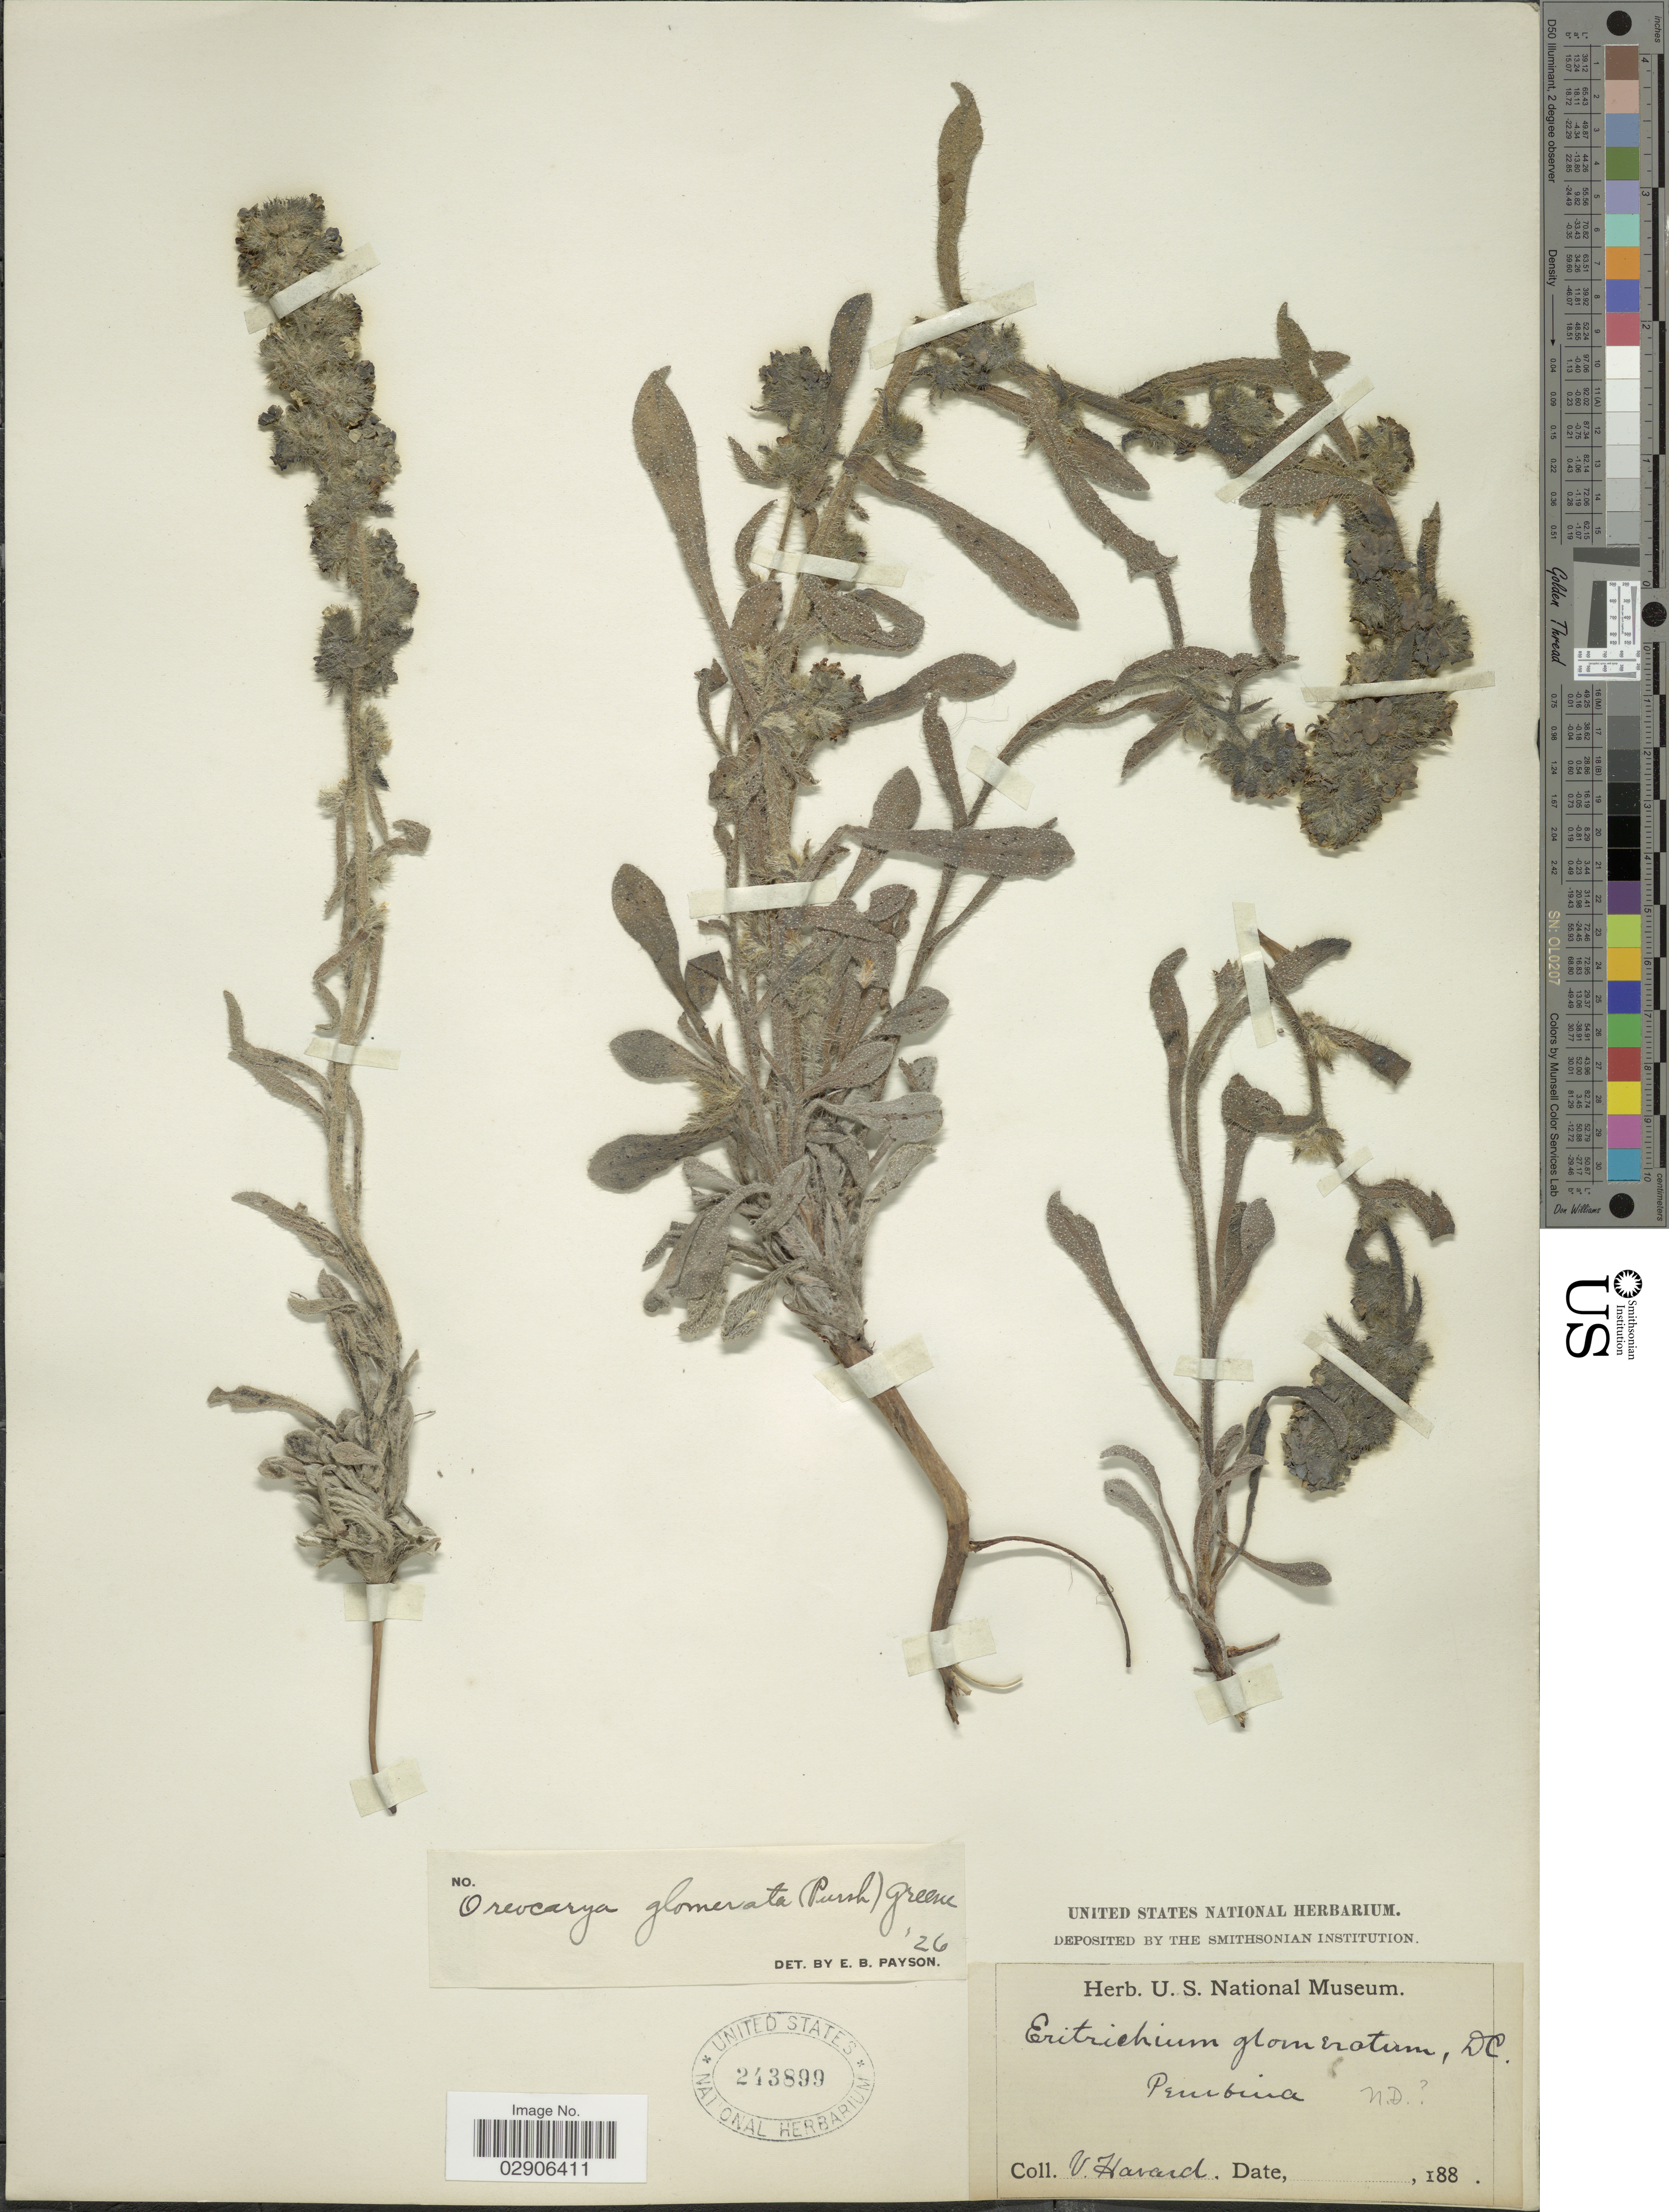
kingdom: Plantae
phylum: Tracheophyta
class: Magnoliopsida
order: Boraginales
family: Boraginaceae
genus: Oreocarya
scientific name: Oreocarya glomerata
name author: (Pursh) Greene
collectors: V. Havard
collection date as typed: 188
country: United States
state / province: North Dakota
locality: Pembina.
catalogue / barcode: US 243899